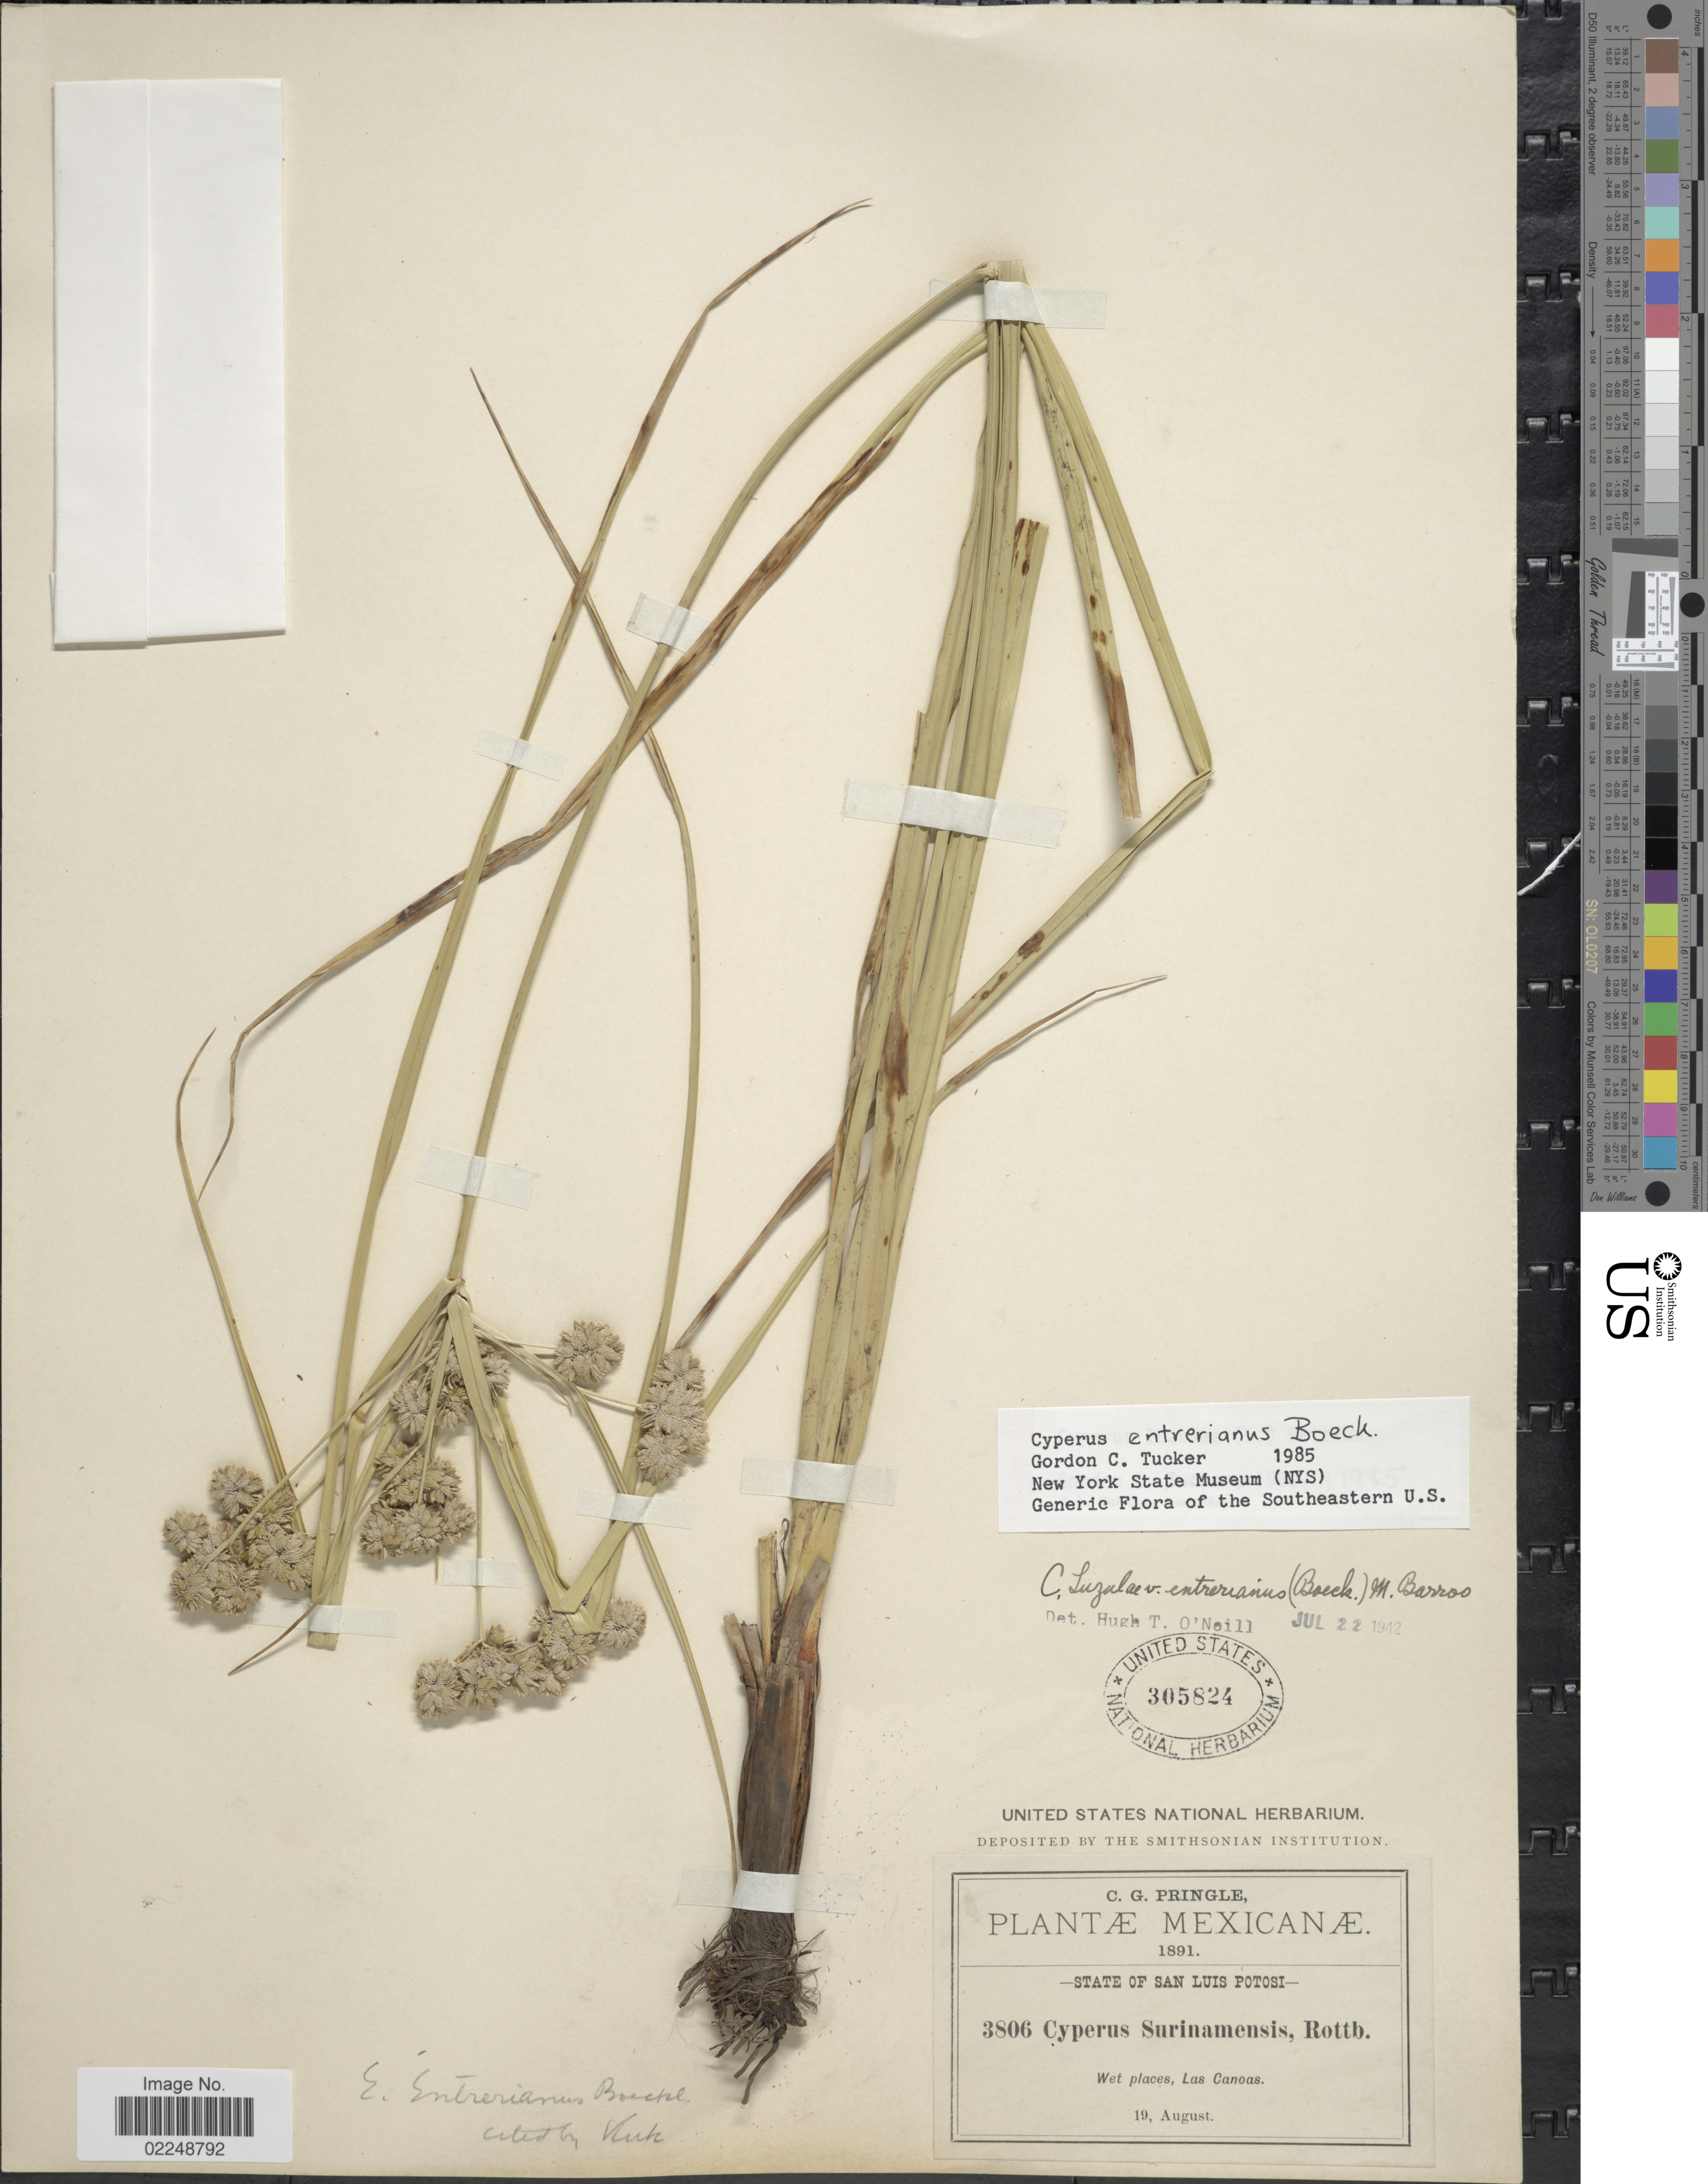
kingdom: Plantae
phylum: Tracheophyta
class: Liliopsida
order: Poales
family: Cyperaceae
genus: Cyperus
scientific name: Cyperus entrerianus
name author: Boeckeler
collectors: C. G. Pringle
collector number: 3806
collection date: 1891-08-19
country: Mexico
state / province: San Luis Potosí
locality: Las Canoas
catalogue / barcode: US 305824